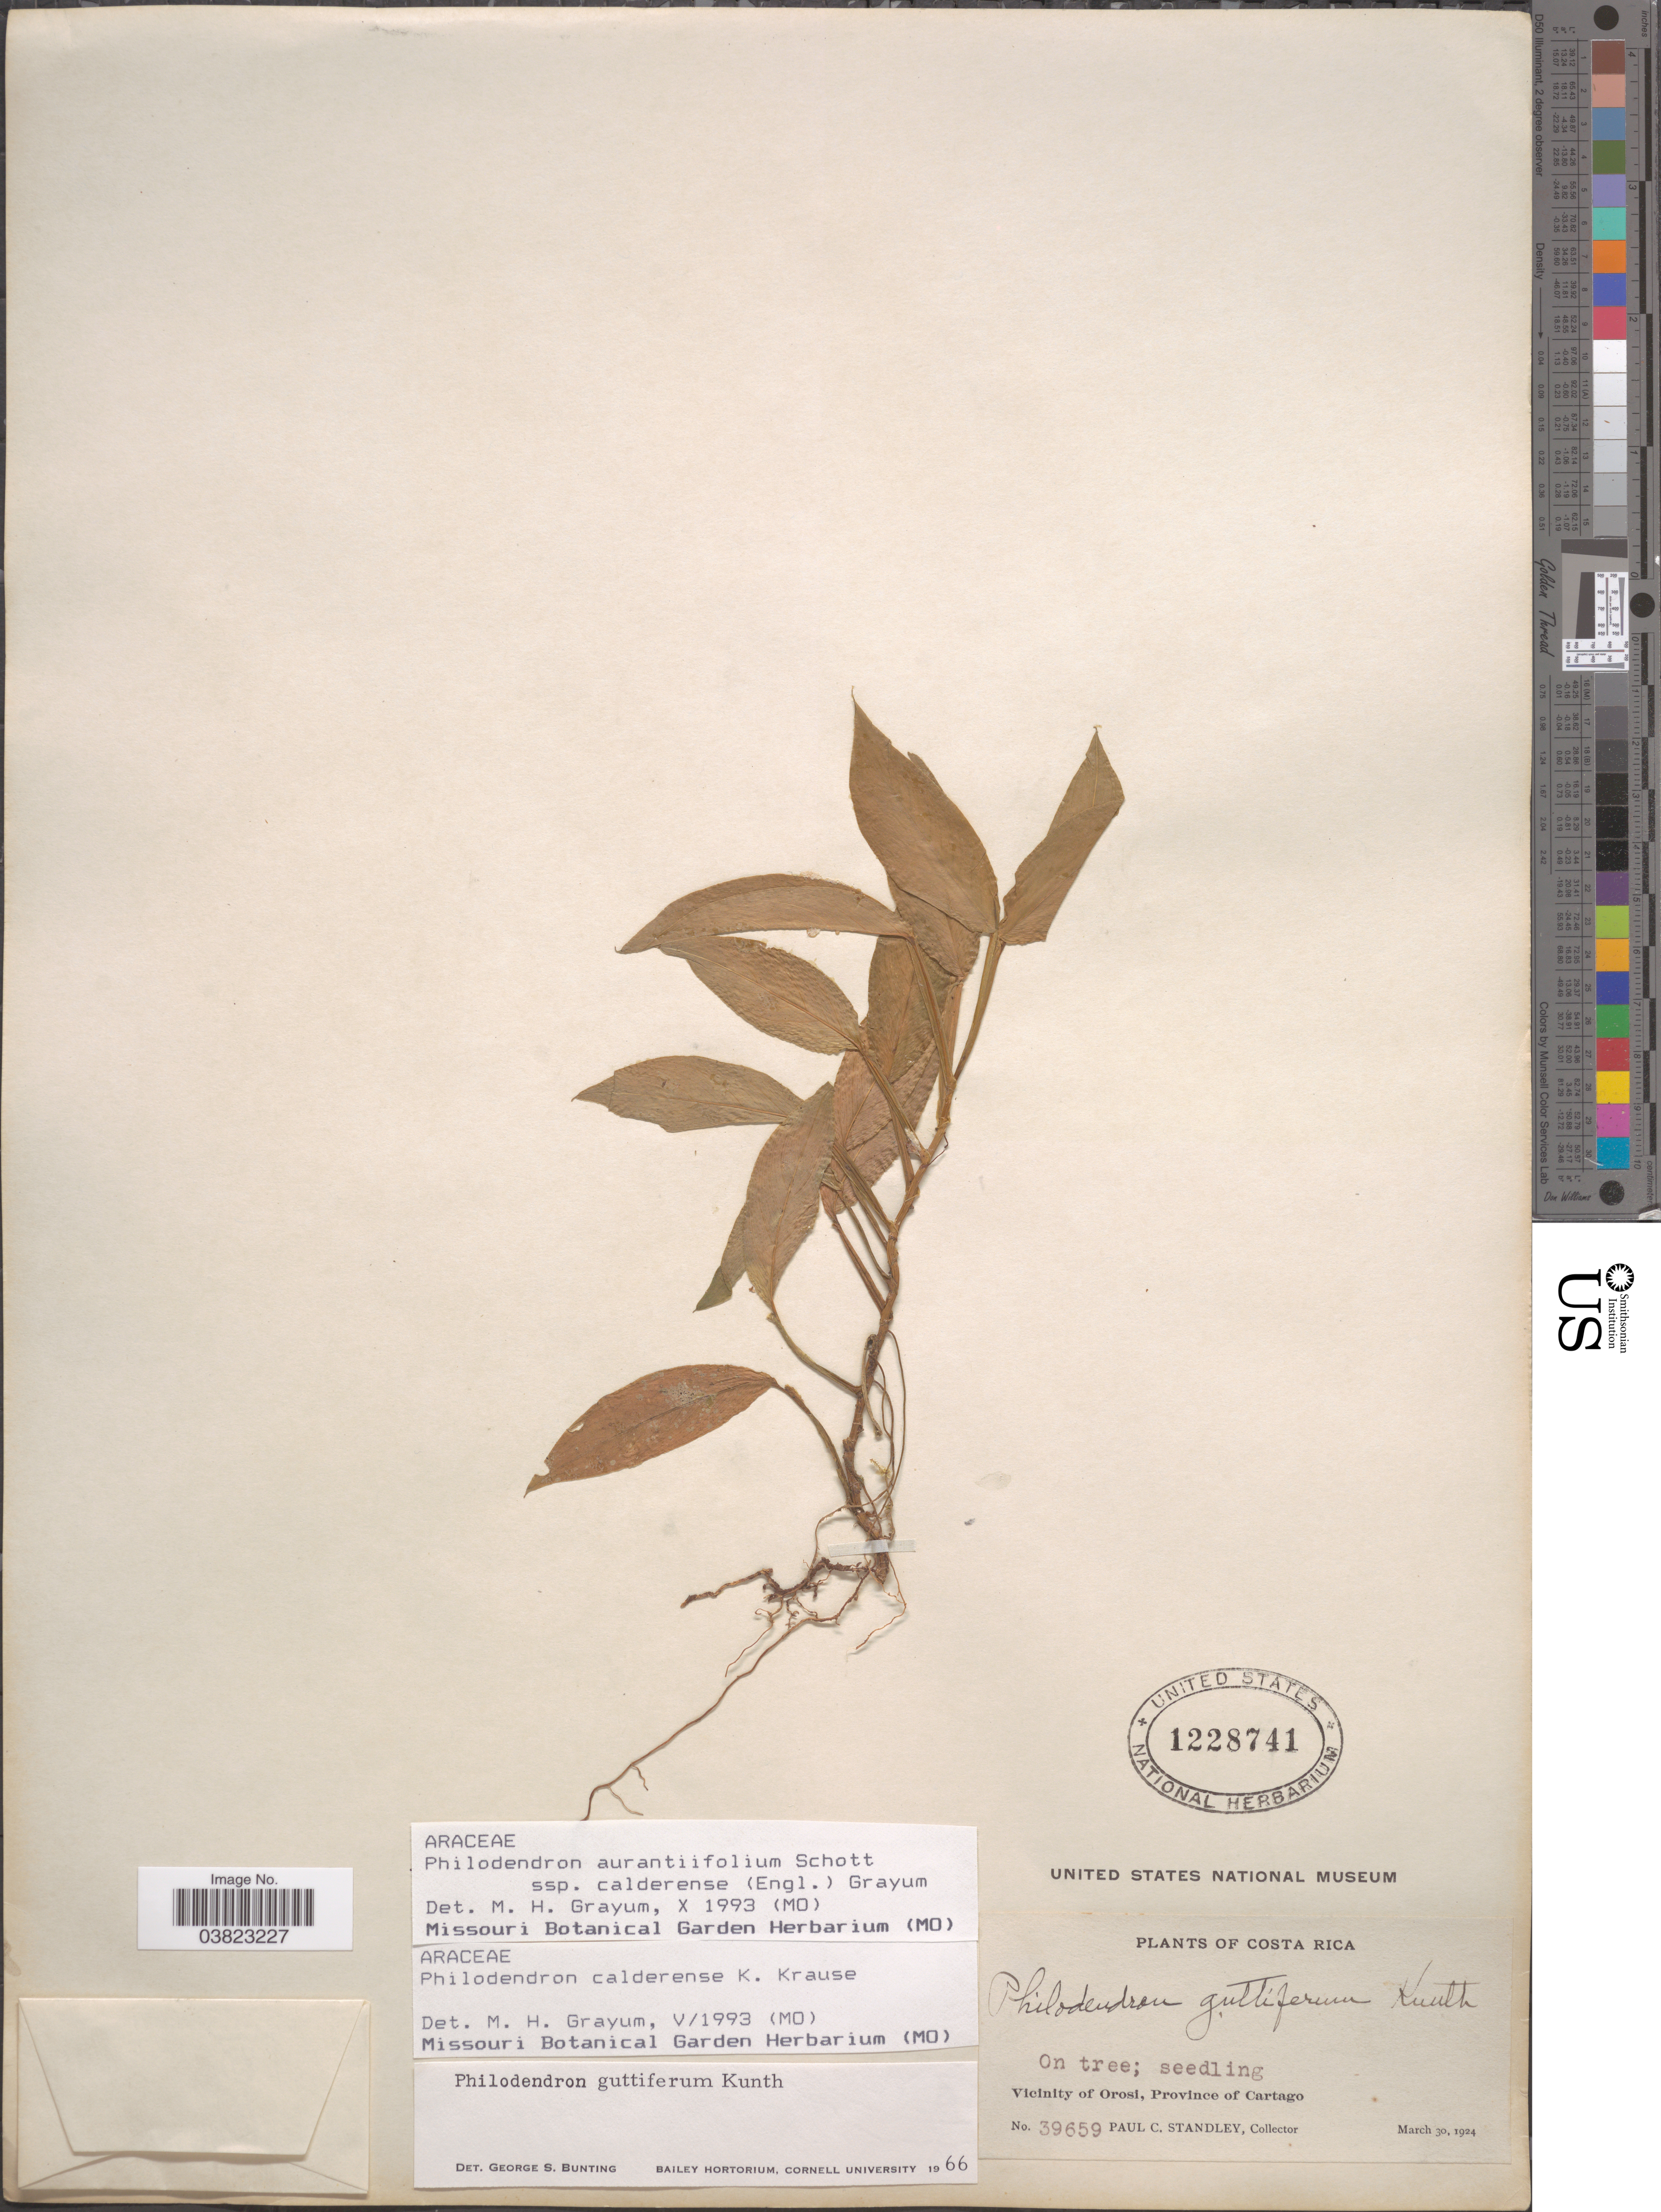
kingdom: Plantae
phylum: Tracheophyta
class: Liliopsida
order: Alismatales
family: Araceae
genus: Philodendron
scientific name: Philodendron aurantiifolium subsp. calderense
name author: Schott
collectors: P. C. Standley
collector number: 39659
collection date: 1924-03-30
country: Costa Rica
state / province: Cartago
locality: Vicinity of Orosi.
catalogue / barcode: US 1228741